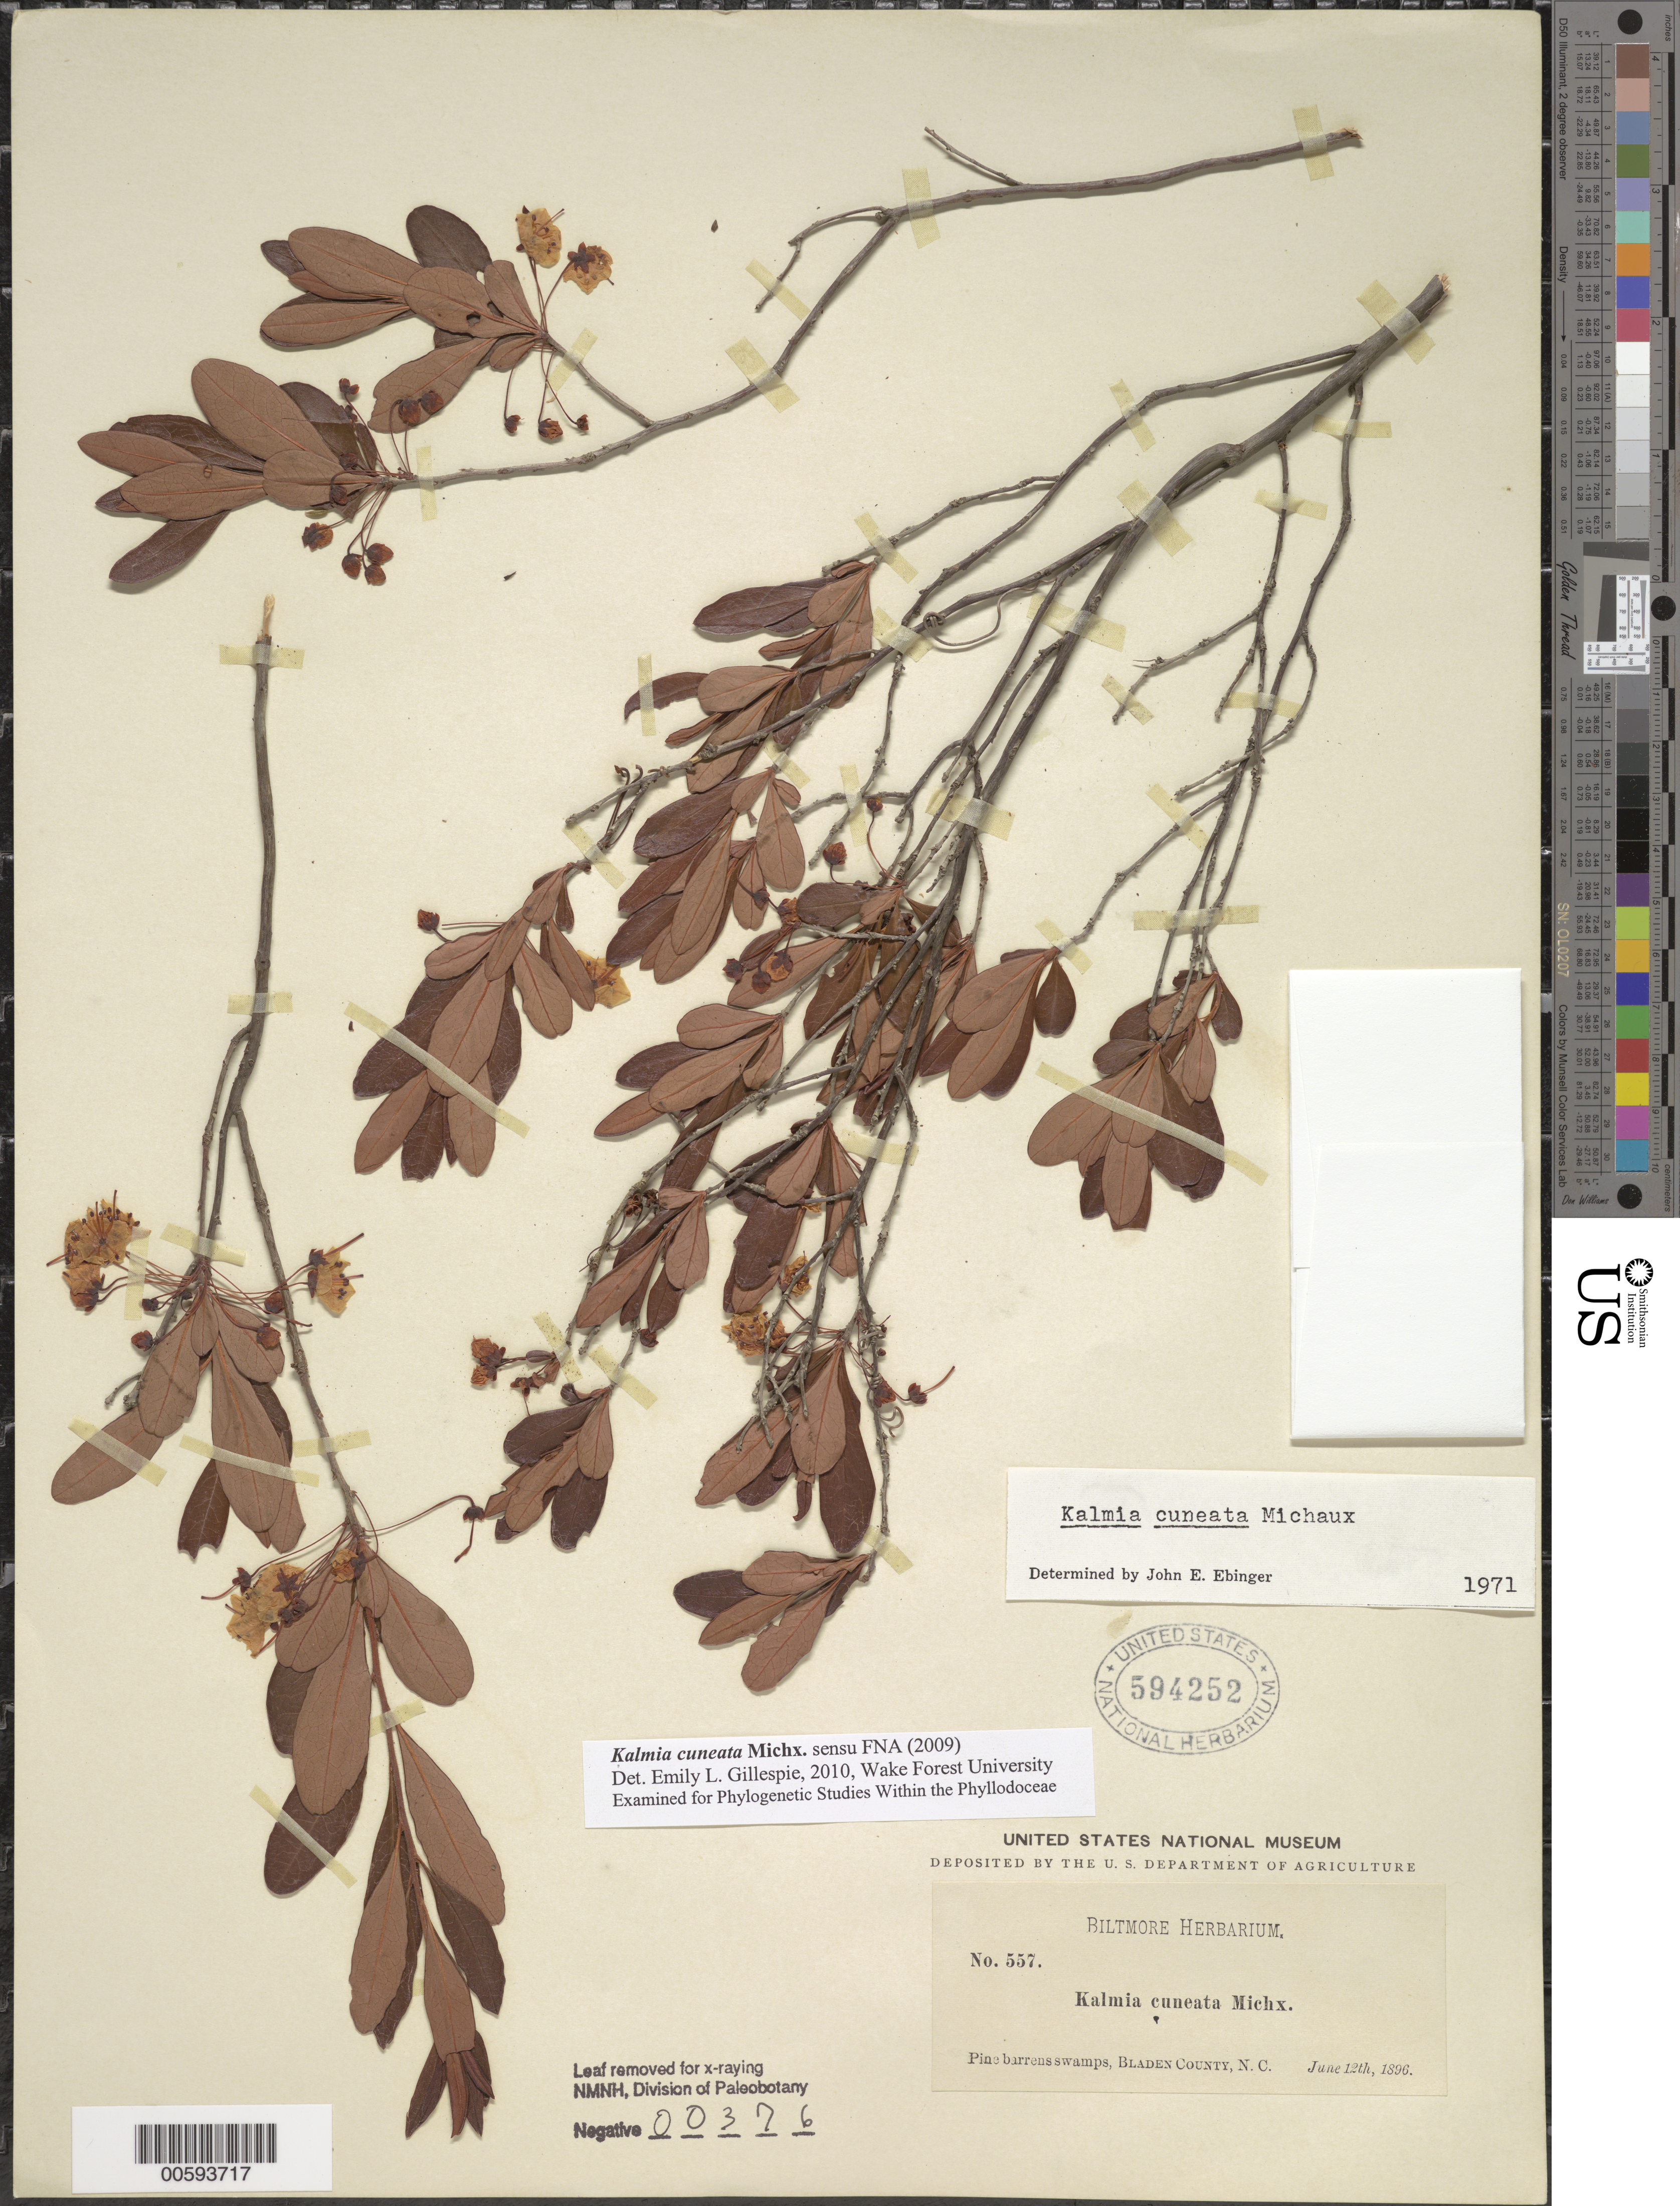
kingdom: Plantae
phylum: Tracheophyta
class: Magnoliopsida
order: Ericales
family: Ericaceae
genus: Kalmia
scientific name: Kalmia cuneata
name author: Michx.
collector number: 557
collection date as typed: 12 Jun 1896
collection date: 1896-06-12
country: United States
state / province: North Carolina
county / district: Bladen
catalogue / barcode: US 594252